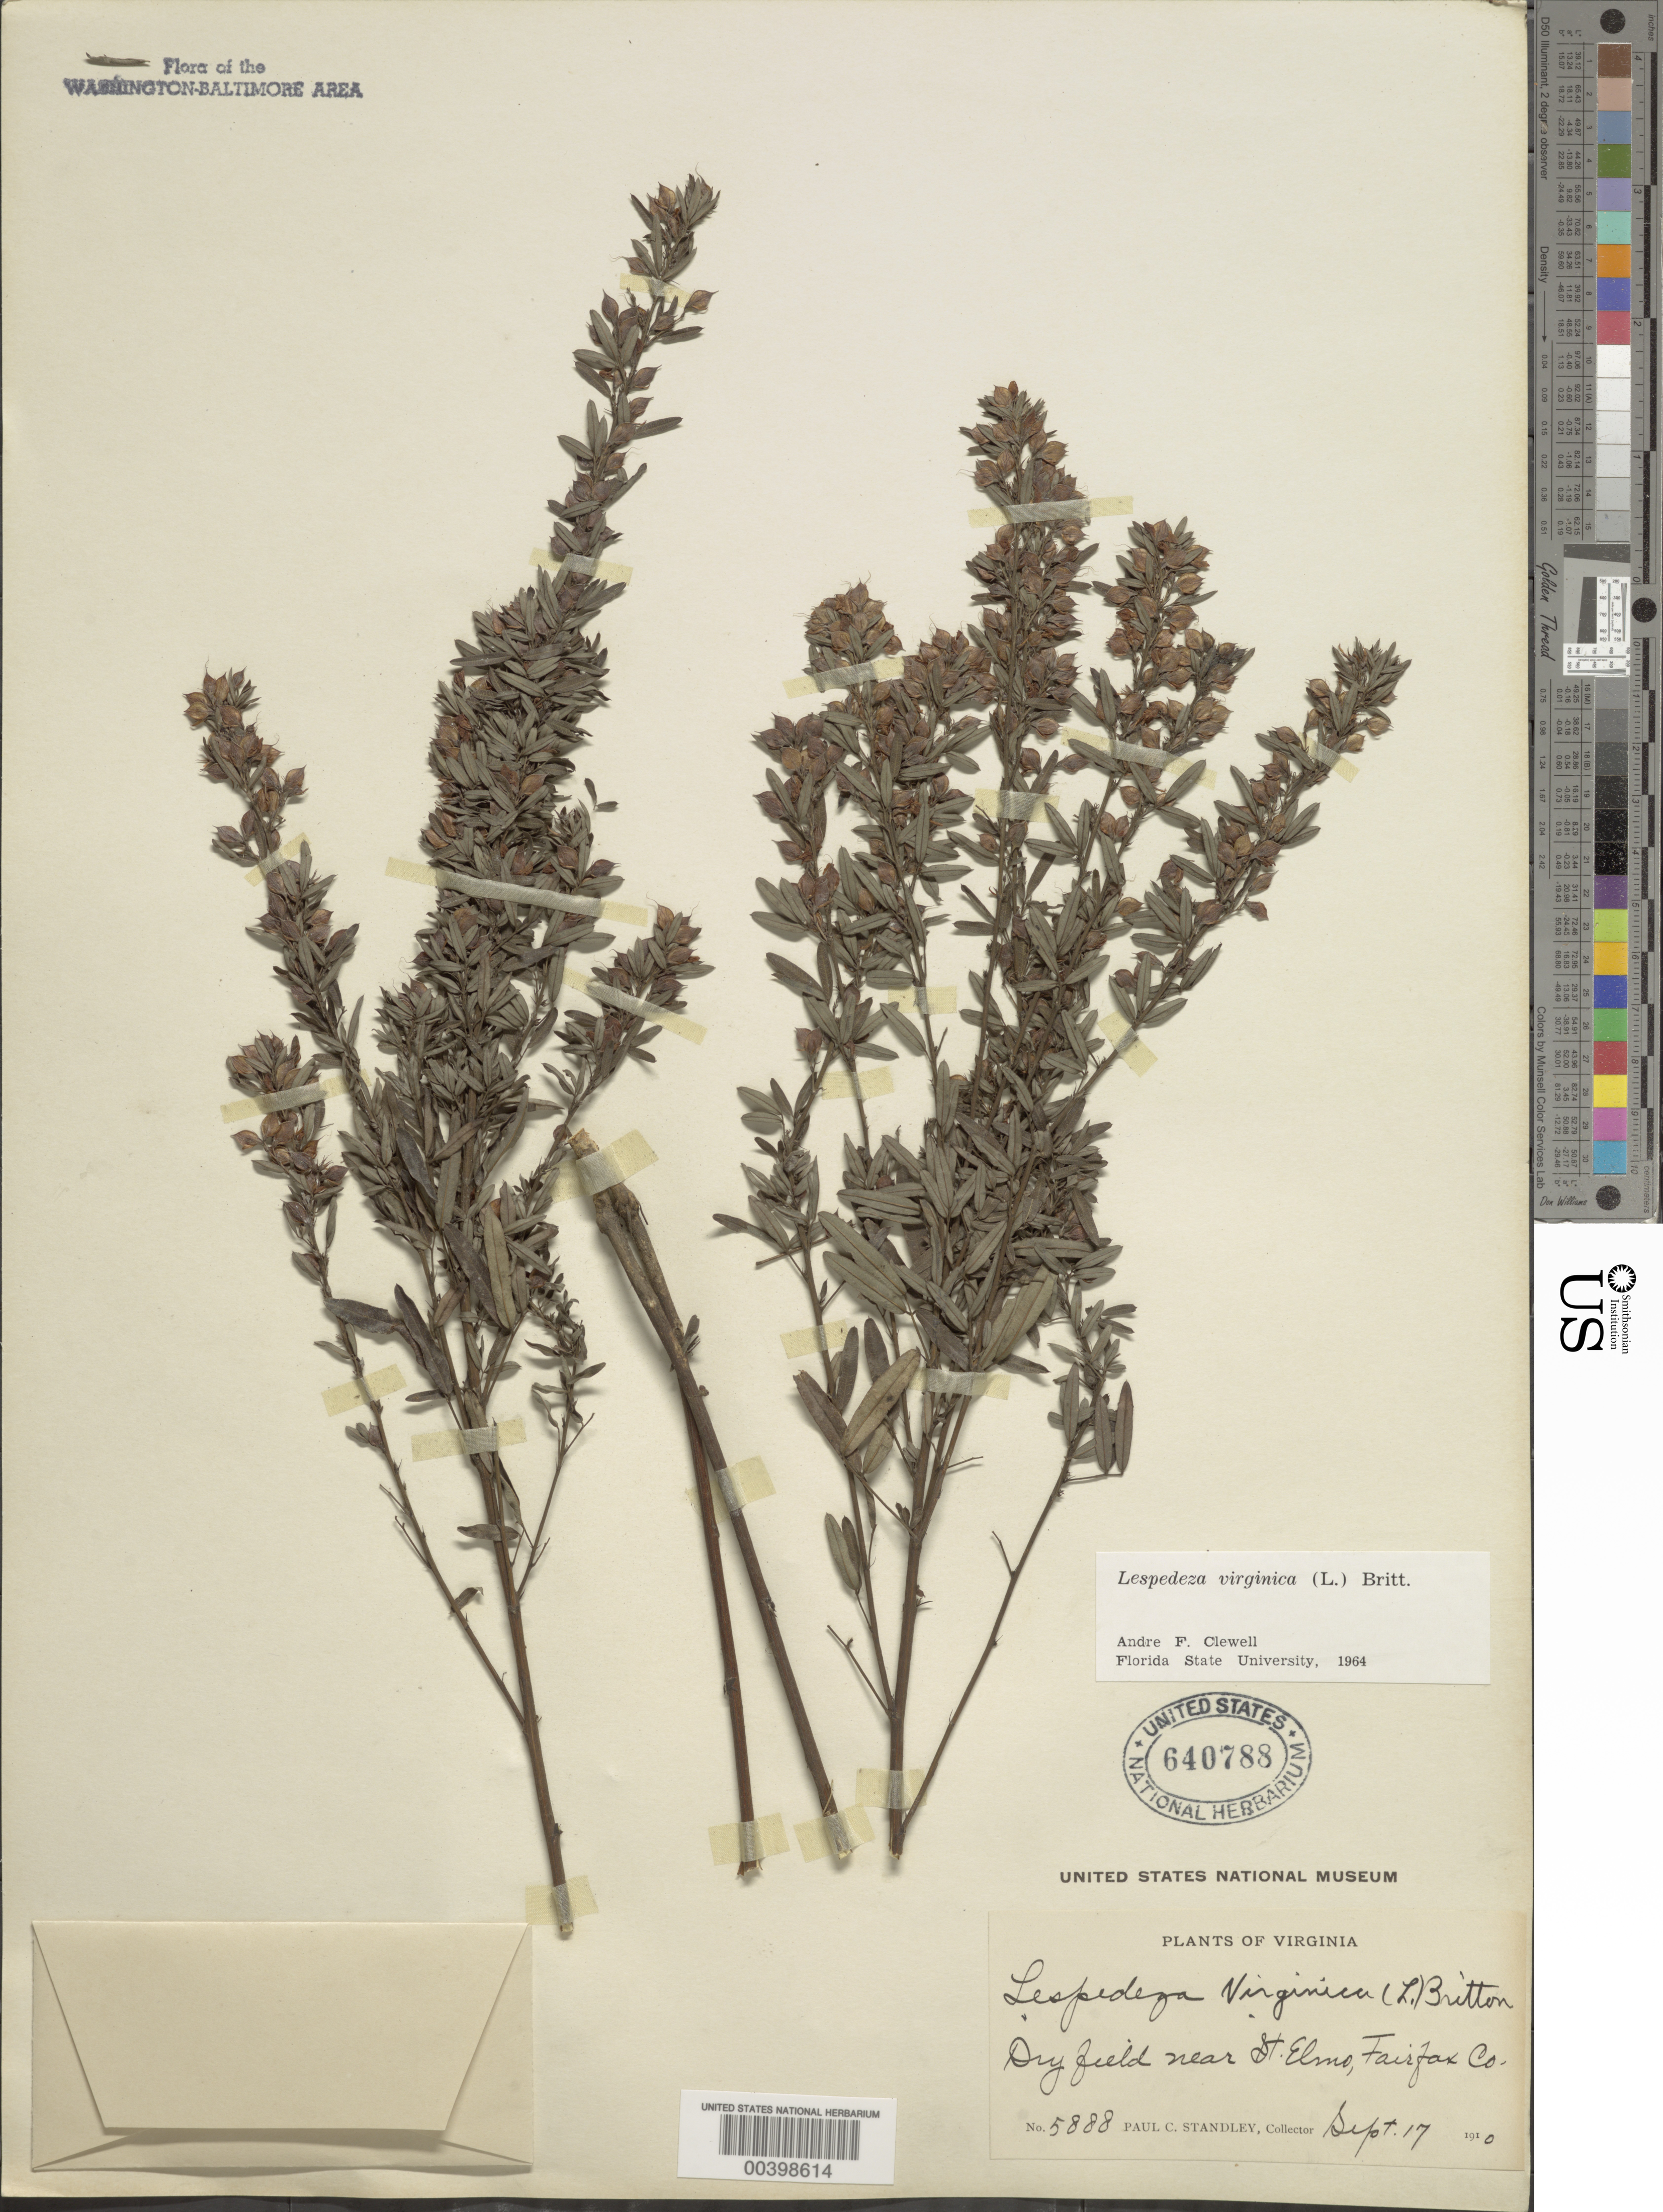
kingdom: Plantae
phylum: Tracheophyta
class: Magnoliopsida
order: Fabales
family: Fabaceae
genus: Lespedeza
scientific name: Lespedeza virginica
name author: (L.) Britton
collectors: P. C. Standley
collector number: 5888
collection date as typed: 17 Sep 1910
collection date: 1910-09-17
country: United States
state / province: Virginia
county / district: Fairfax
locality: Near St. Elmo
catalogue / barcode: US 640788